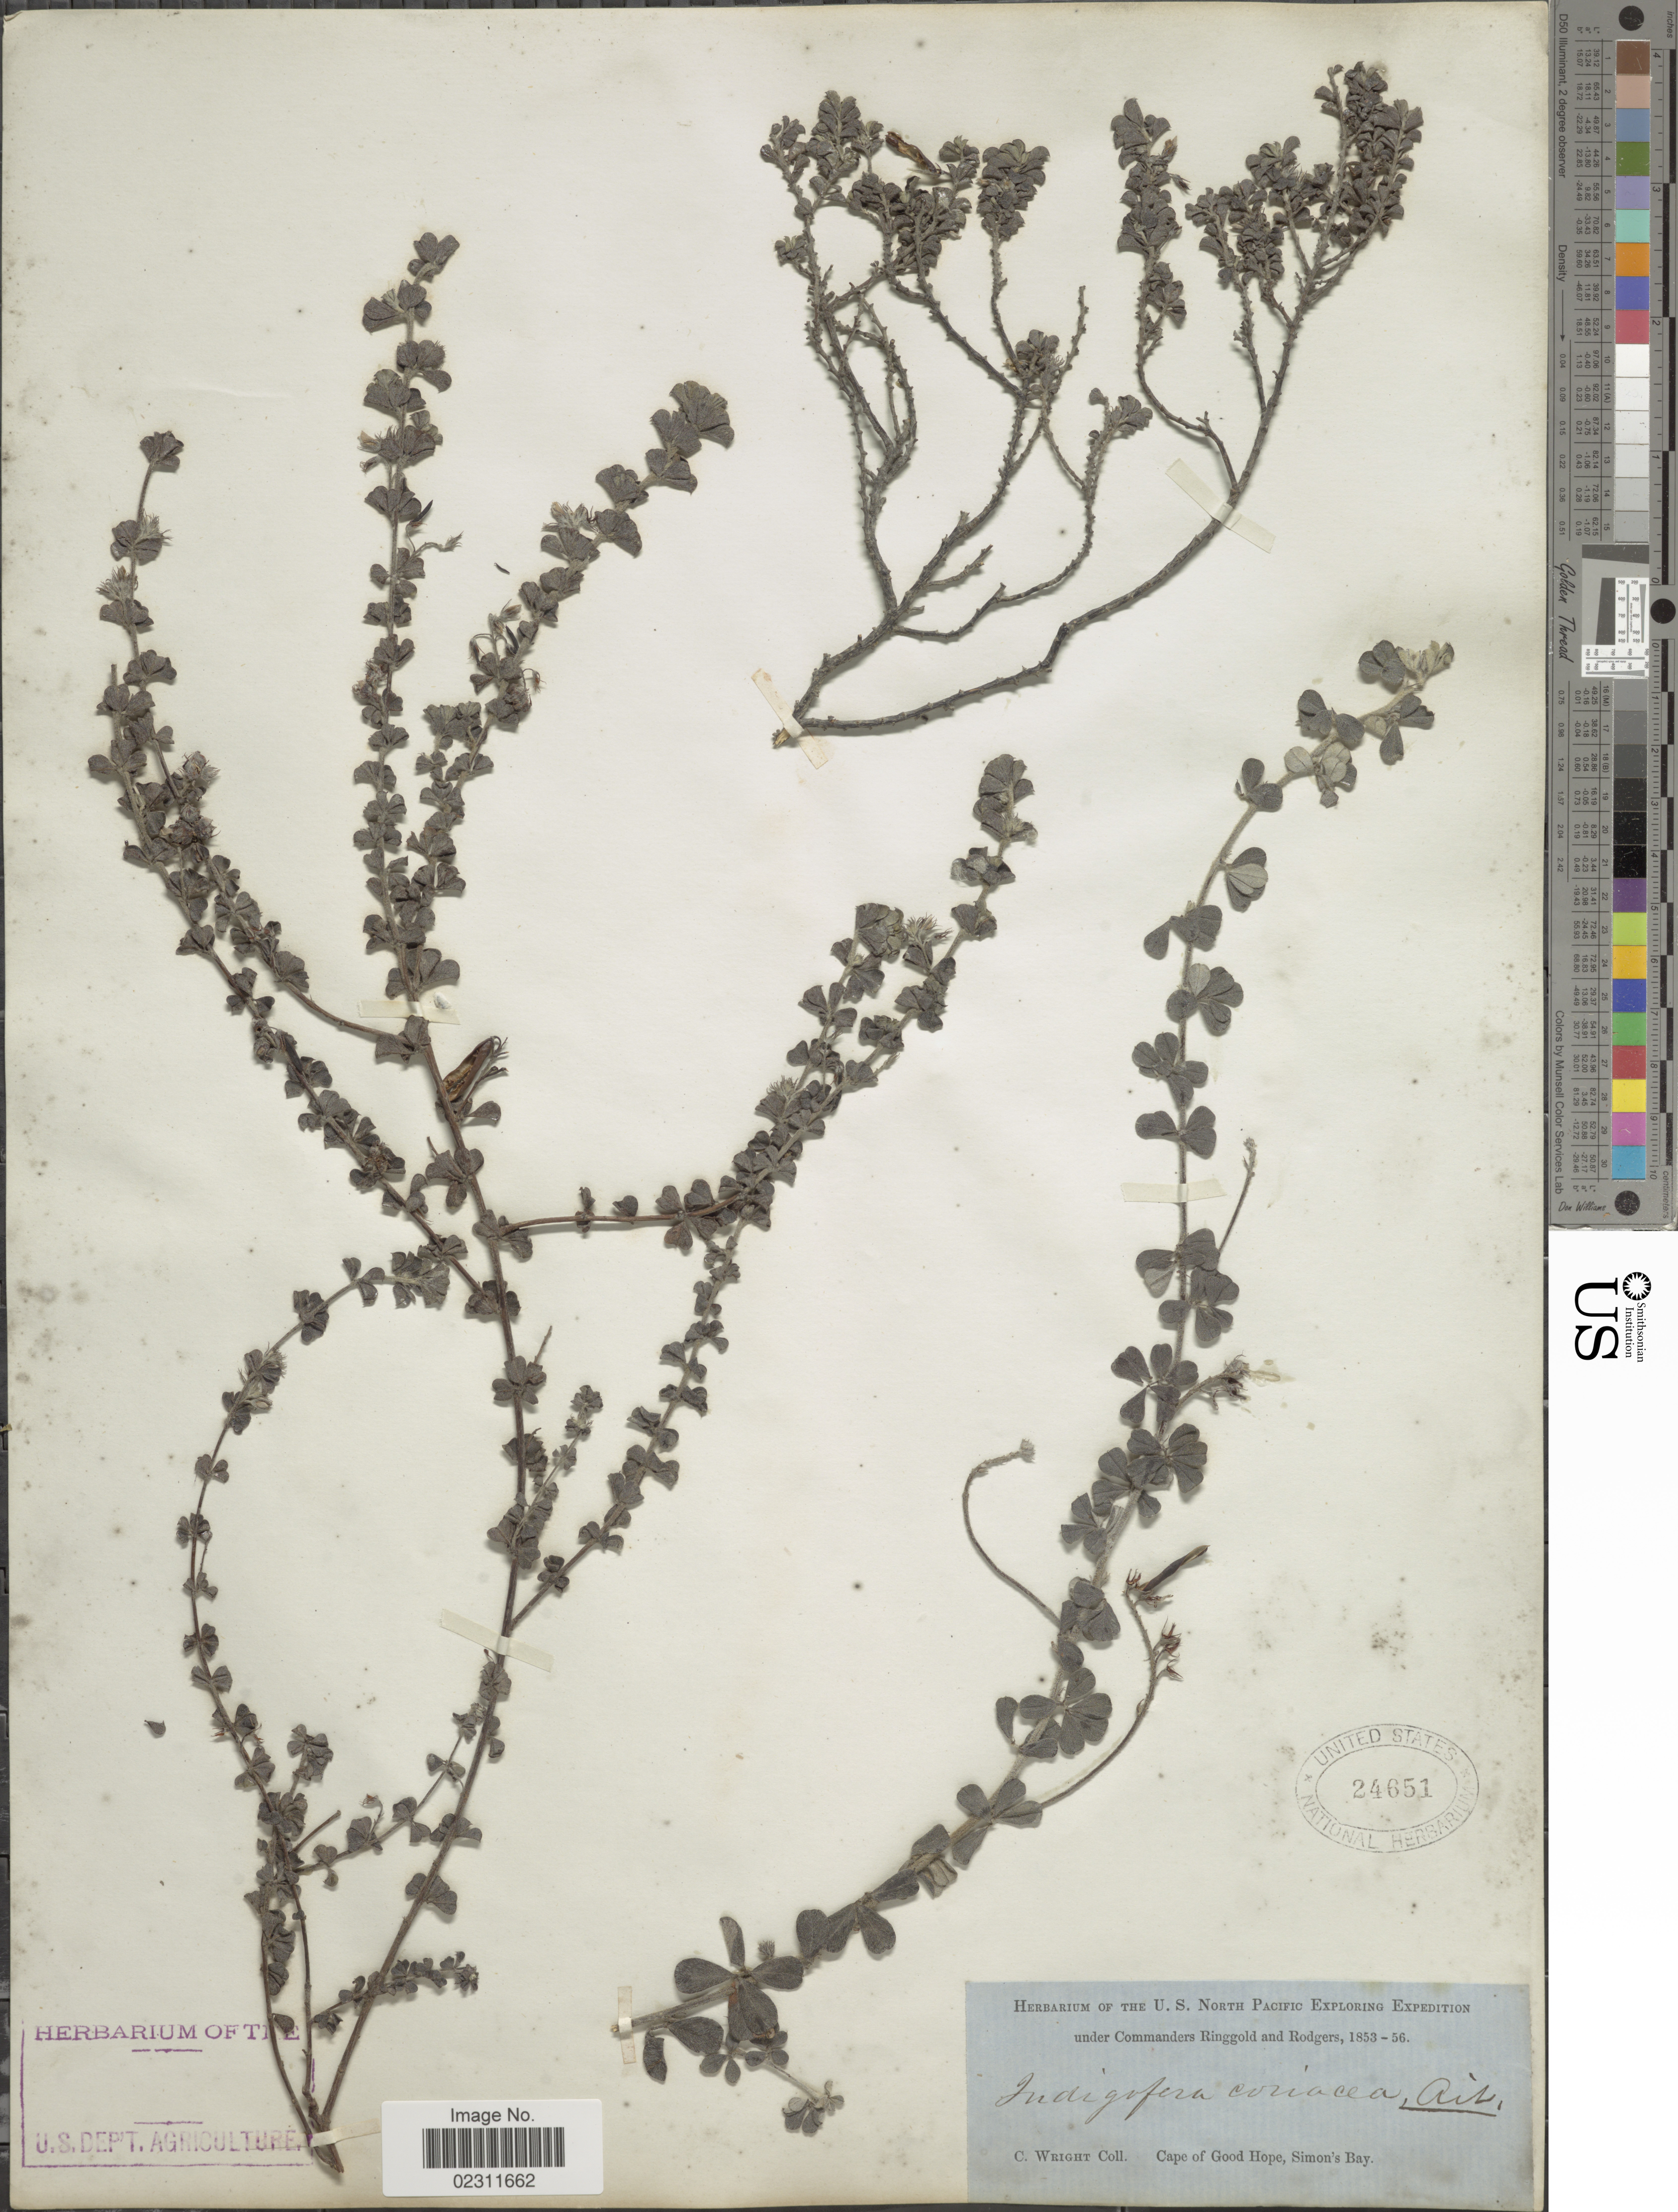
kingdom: Plantae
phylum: Tracheophyta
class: Magnoliopsida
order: Fabales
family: Fabaceae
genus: Indigofera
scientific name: Indigofera coriacea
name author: Aiton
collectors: C. Wright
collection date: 1853/1856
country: South Africa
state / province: Western Cape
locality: Cape of Good Hope, Simon's Bay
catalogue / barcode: US 24651